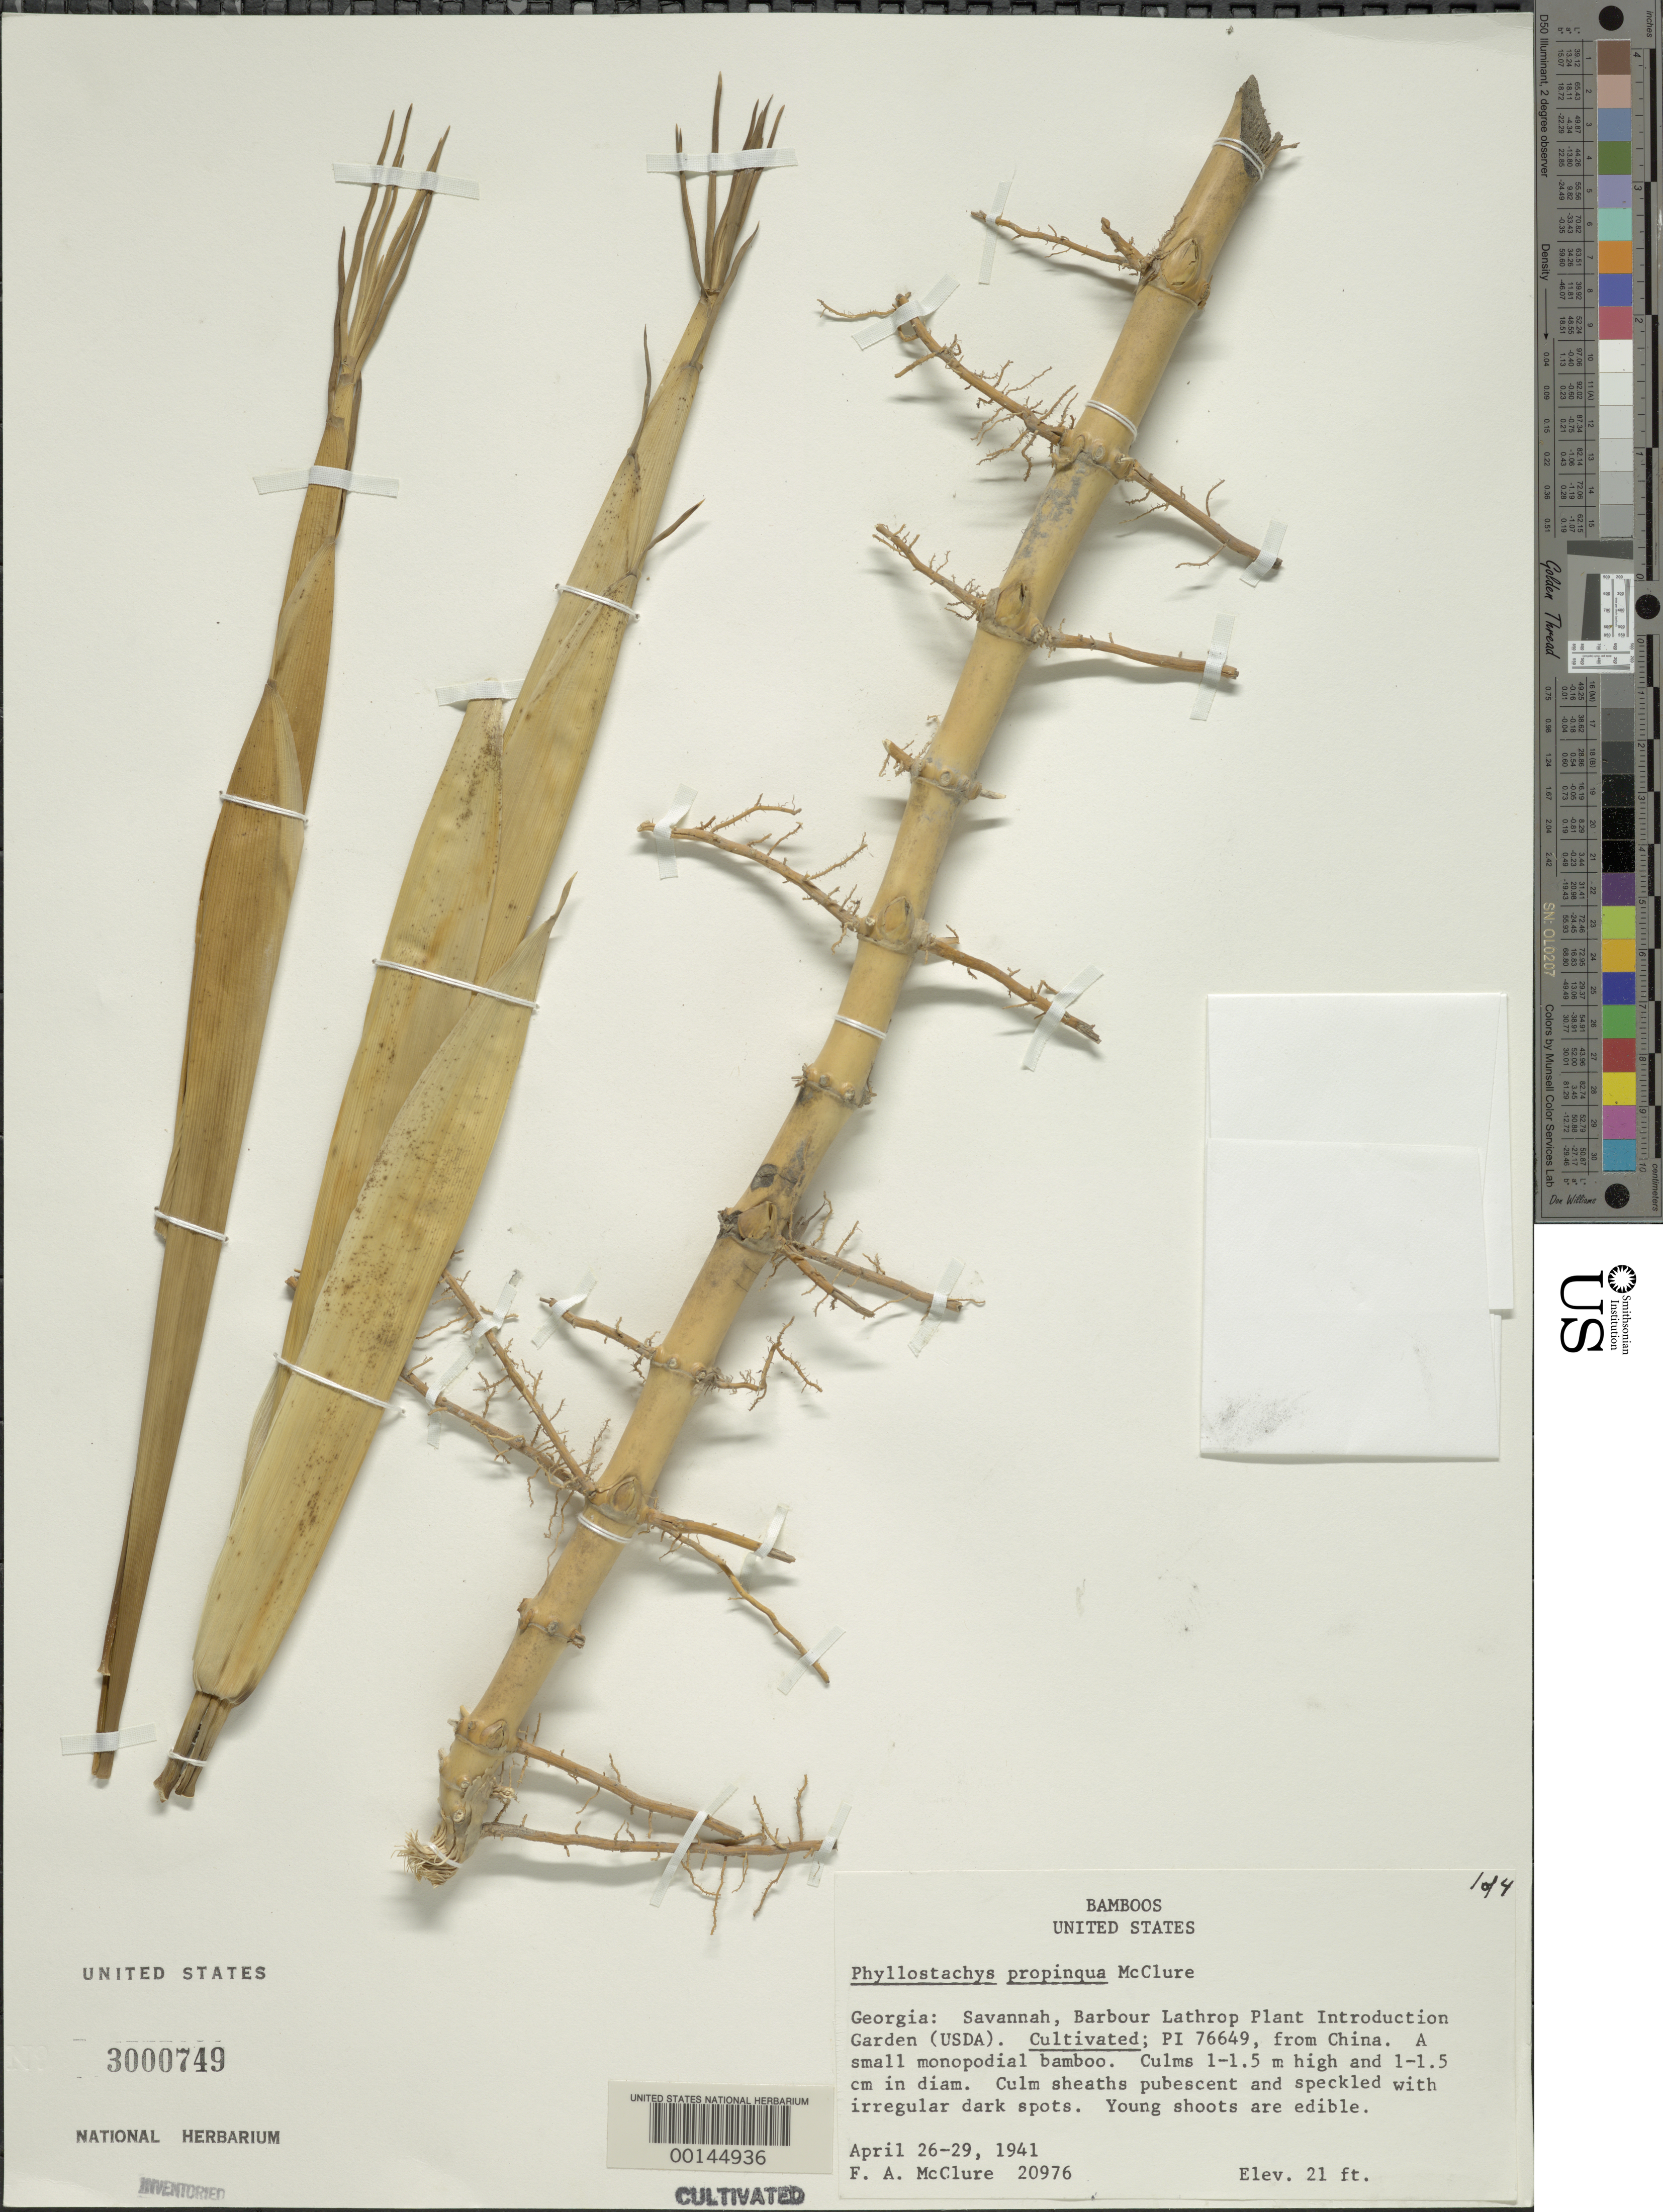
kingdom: Plantae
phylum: Tracheophyta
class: Liliopsida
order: Poales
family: Poaceae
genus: Phyllostachys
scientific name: Phyllostachys propinqua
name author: McClure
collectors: F. A. McClure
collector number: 20976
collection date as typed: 26 Apr 1941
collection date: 1941-04-26/1941-04-29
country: United States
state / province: Georgia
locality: Savannah, barbour lathrop p.i. garden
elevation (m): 6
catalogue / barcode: US 3000749